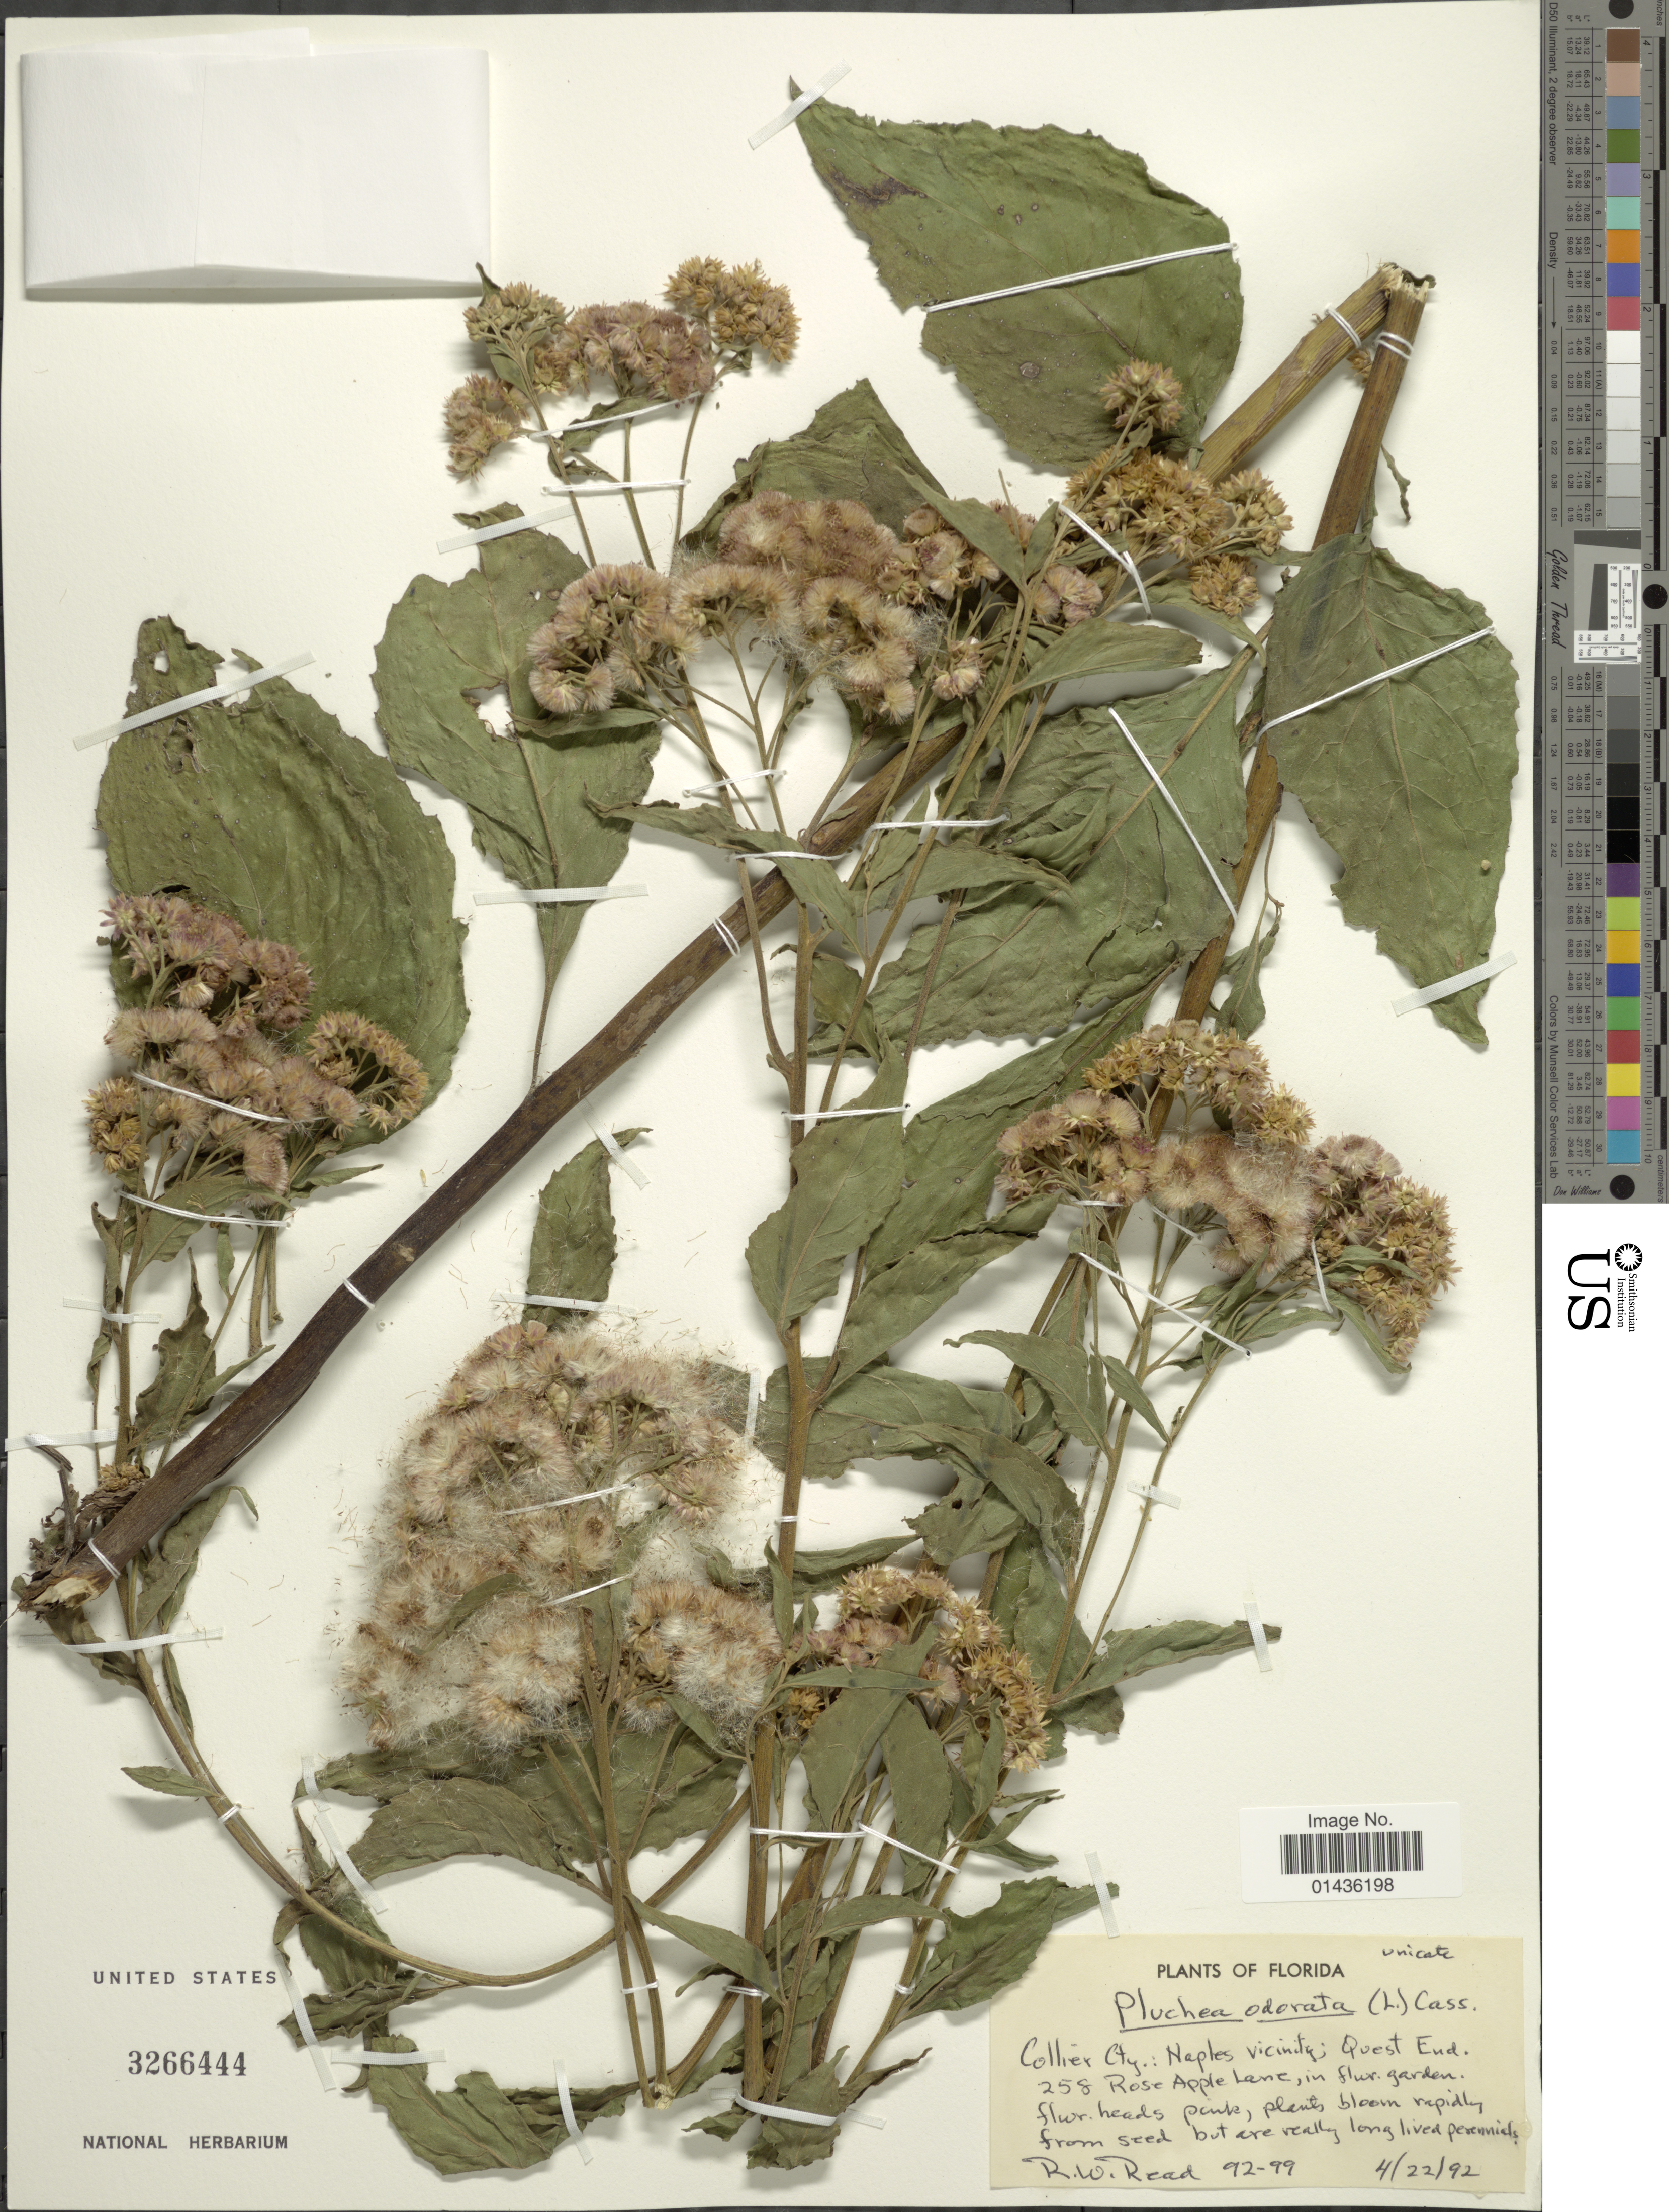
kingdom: Plantae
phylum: Tracheophyta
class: Magnoliopsida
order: Asterales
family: Asteraceae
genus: Pluchea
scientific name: Pluchea odorata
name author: (L.) Cass.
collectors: R. W. Read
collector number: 92-99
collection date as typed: Transcribed d/m/y: 22/4/92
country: United States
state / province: Florida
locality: Collier Cty, Naples vicinity, Quest End. 258 Rose Apple Lane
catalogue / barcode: US 3266444